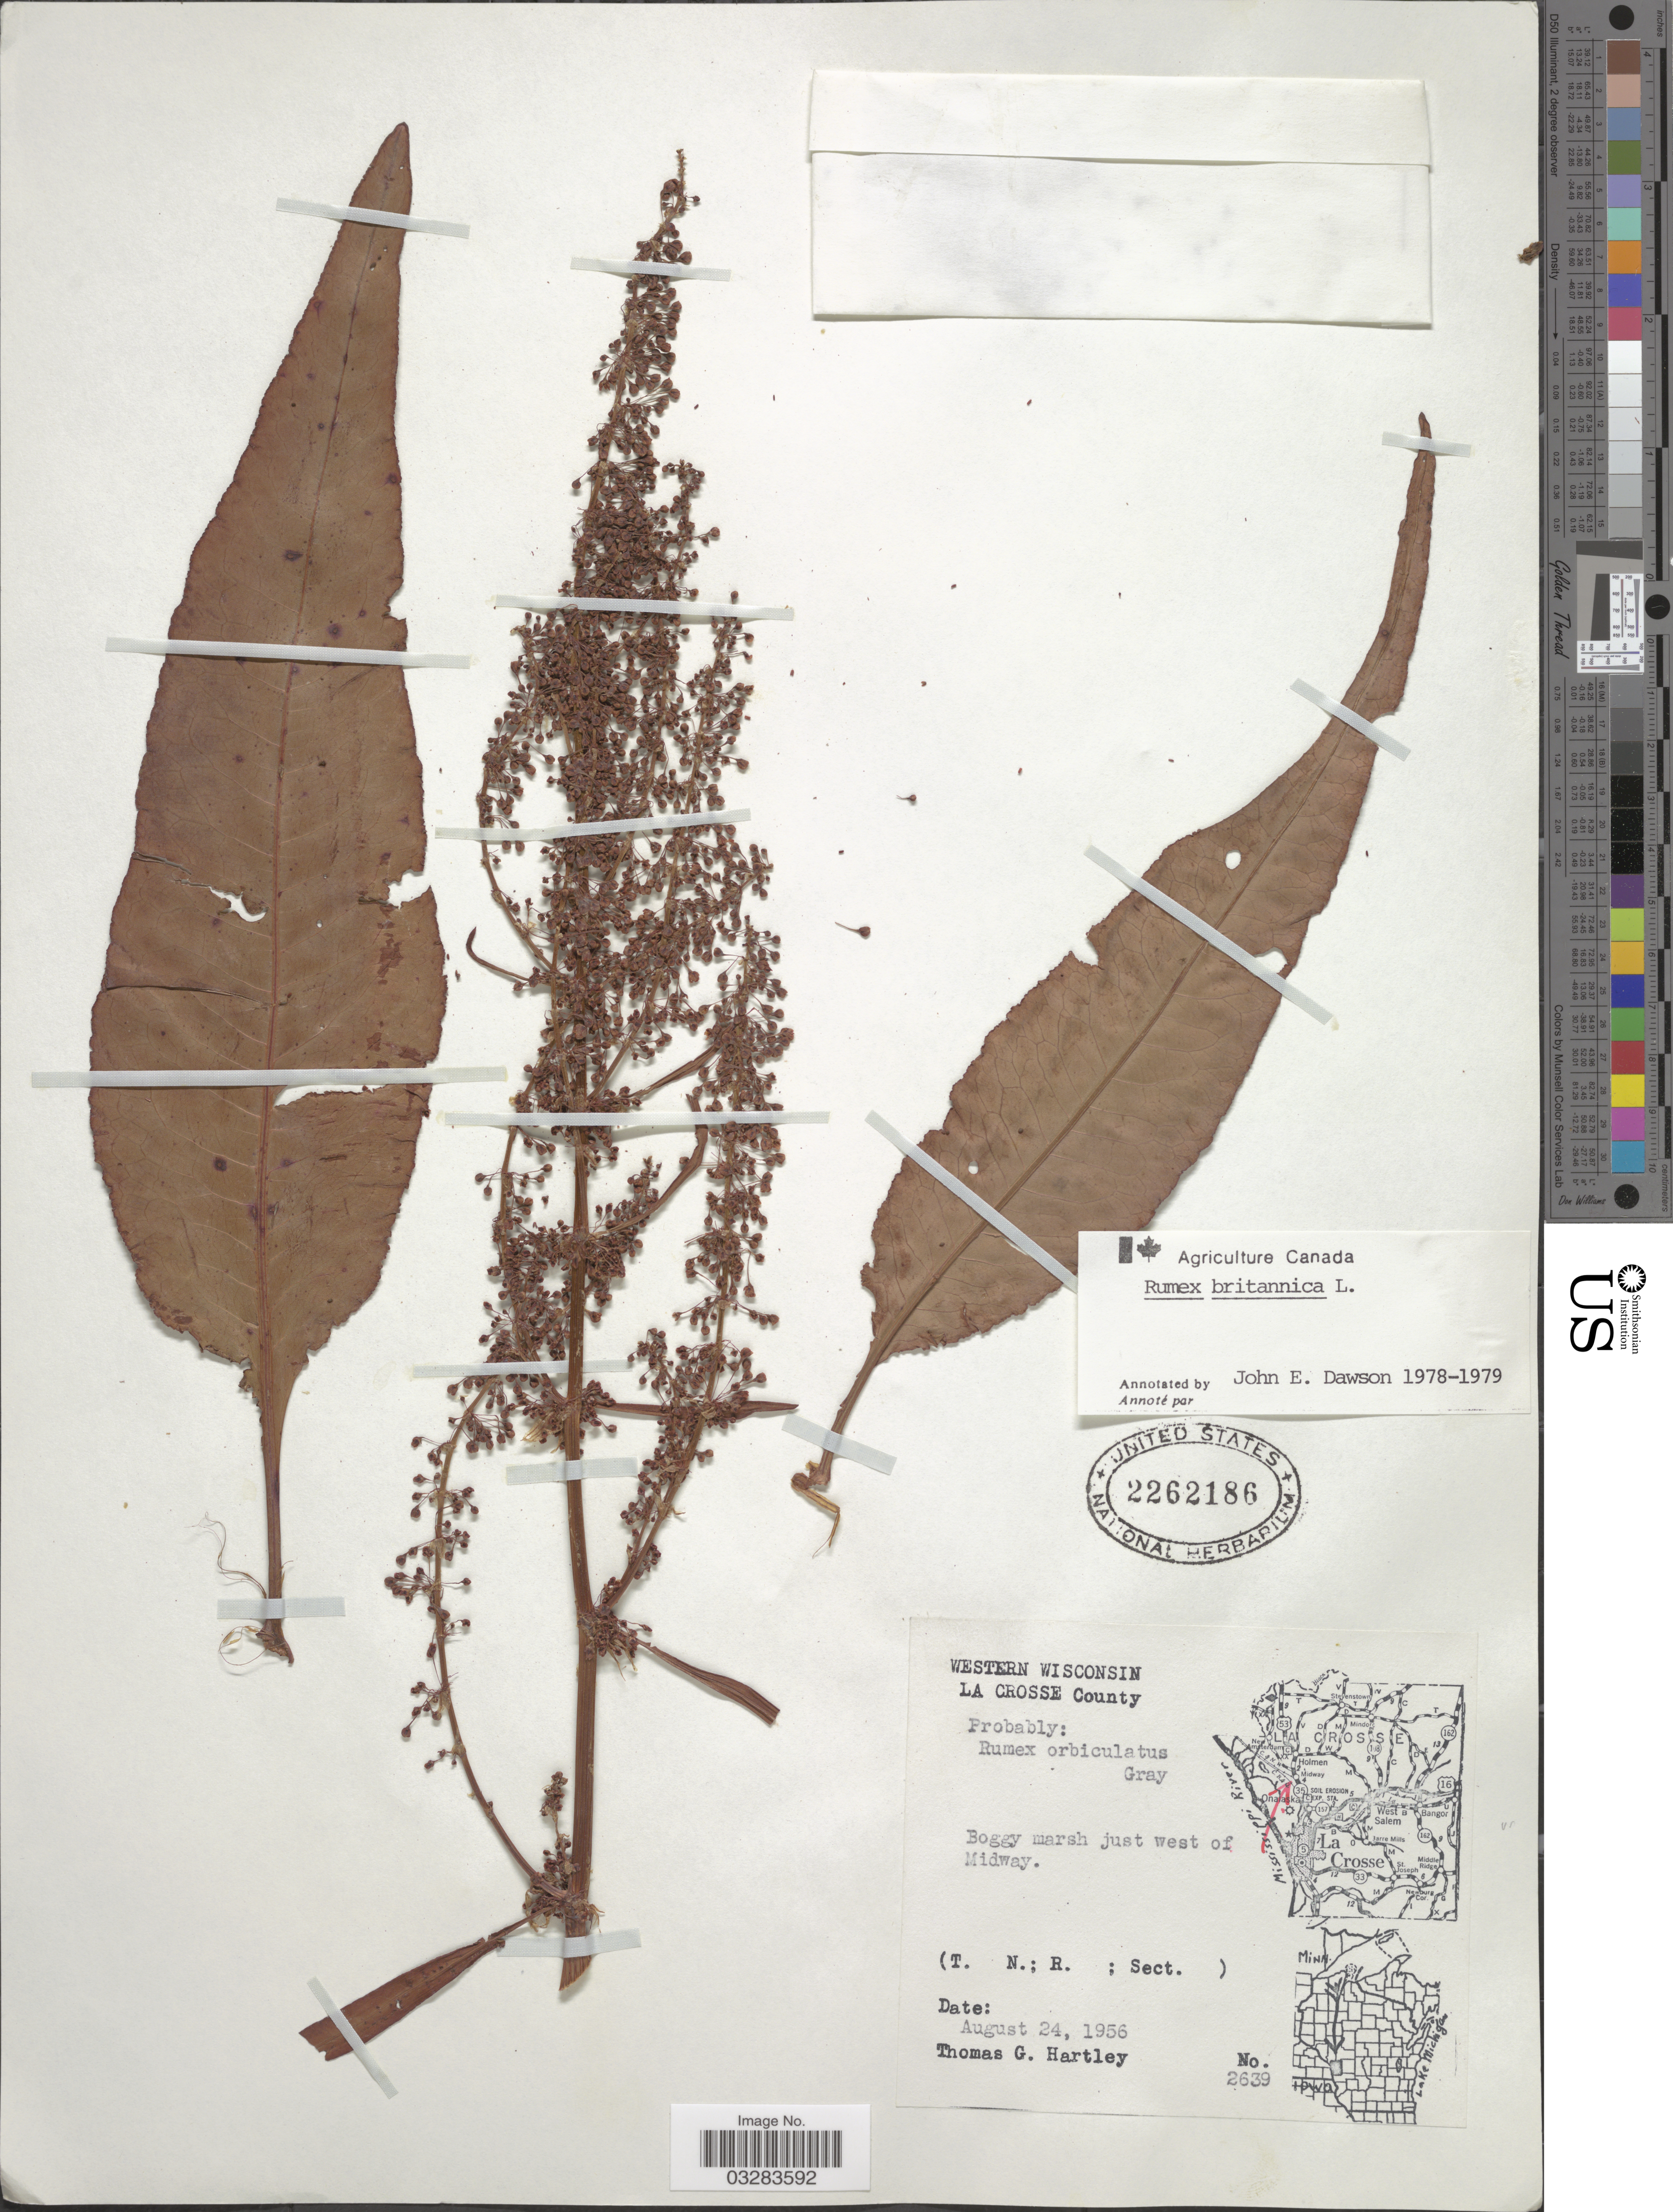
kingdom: Plantae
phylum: Tracheophyta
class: Magnoliopsida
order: Caryophyllales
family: Polygonaceae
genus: Rumex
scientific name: Rumex britannica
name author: L.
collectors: T. G. Hartley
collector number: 2639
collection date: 1956-08-24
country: United States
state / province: Wisconsin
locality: Western Wisconsin. La Crosse County. Just west of Midway.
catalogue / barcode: US 2262186